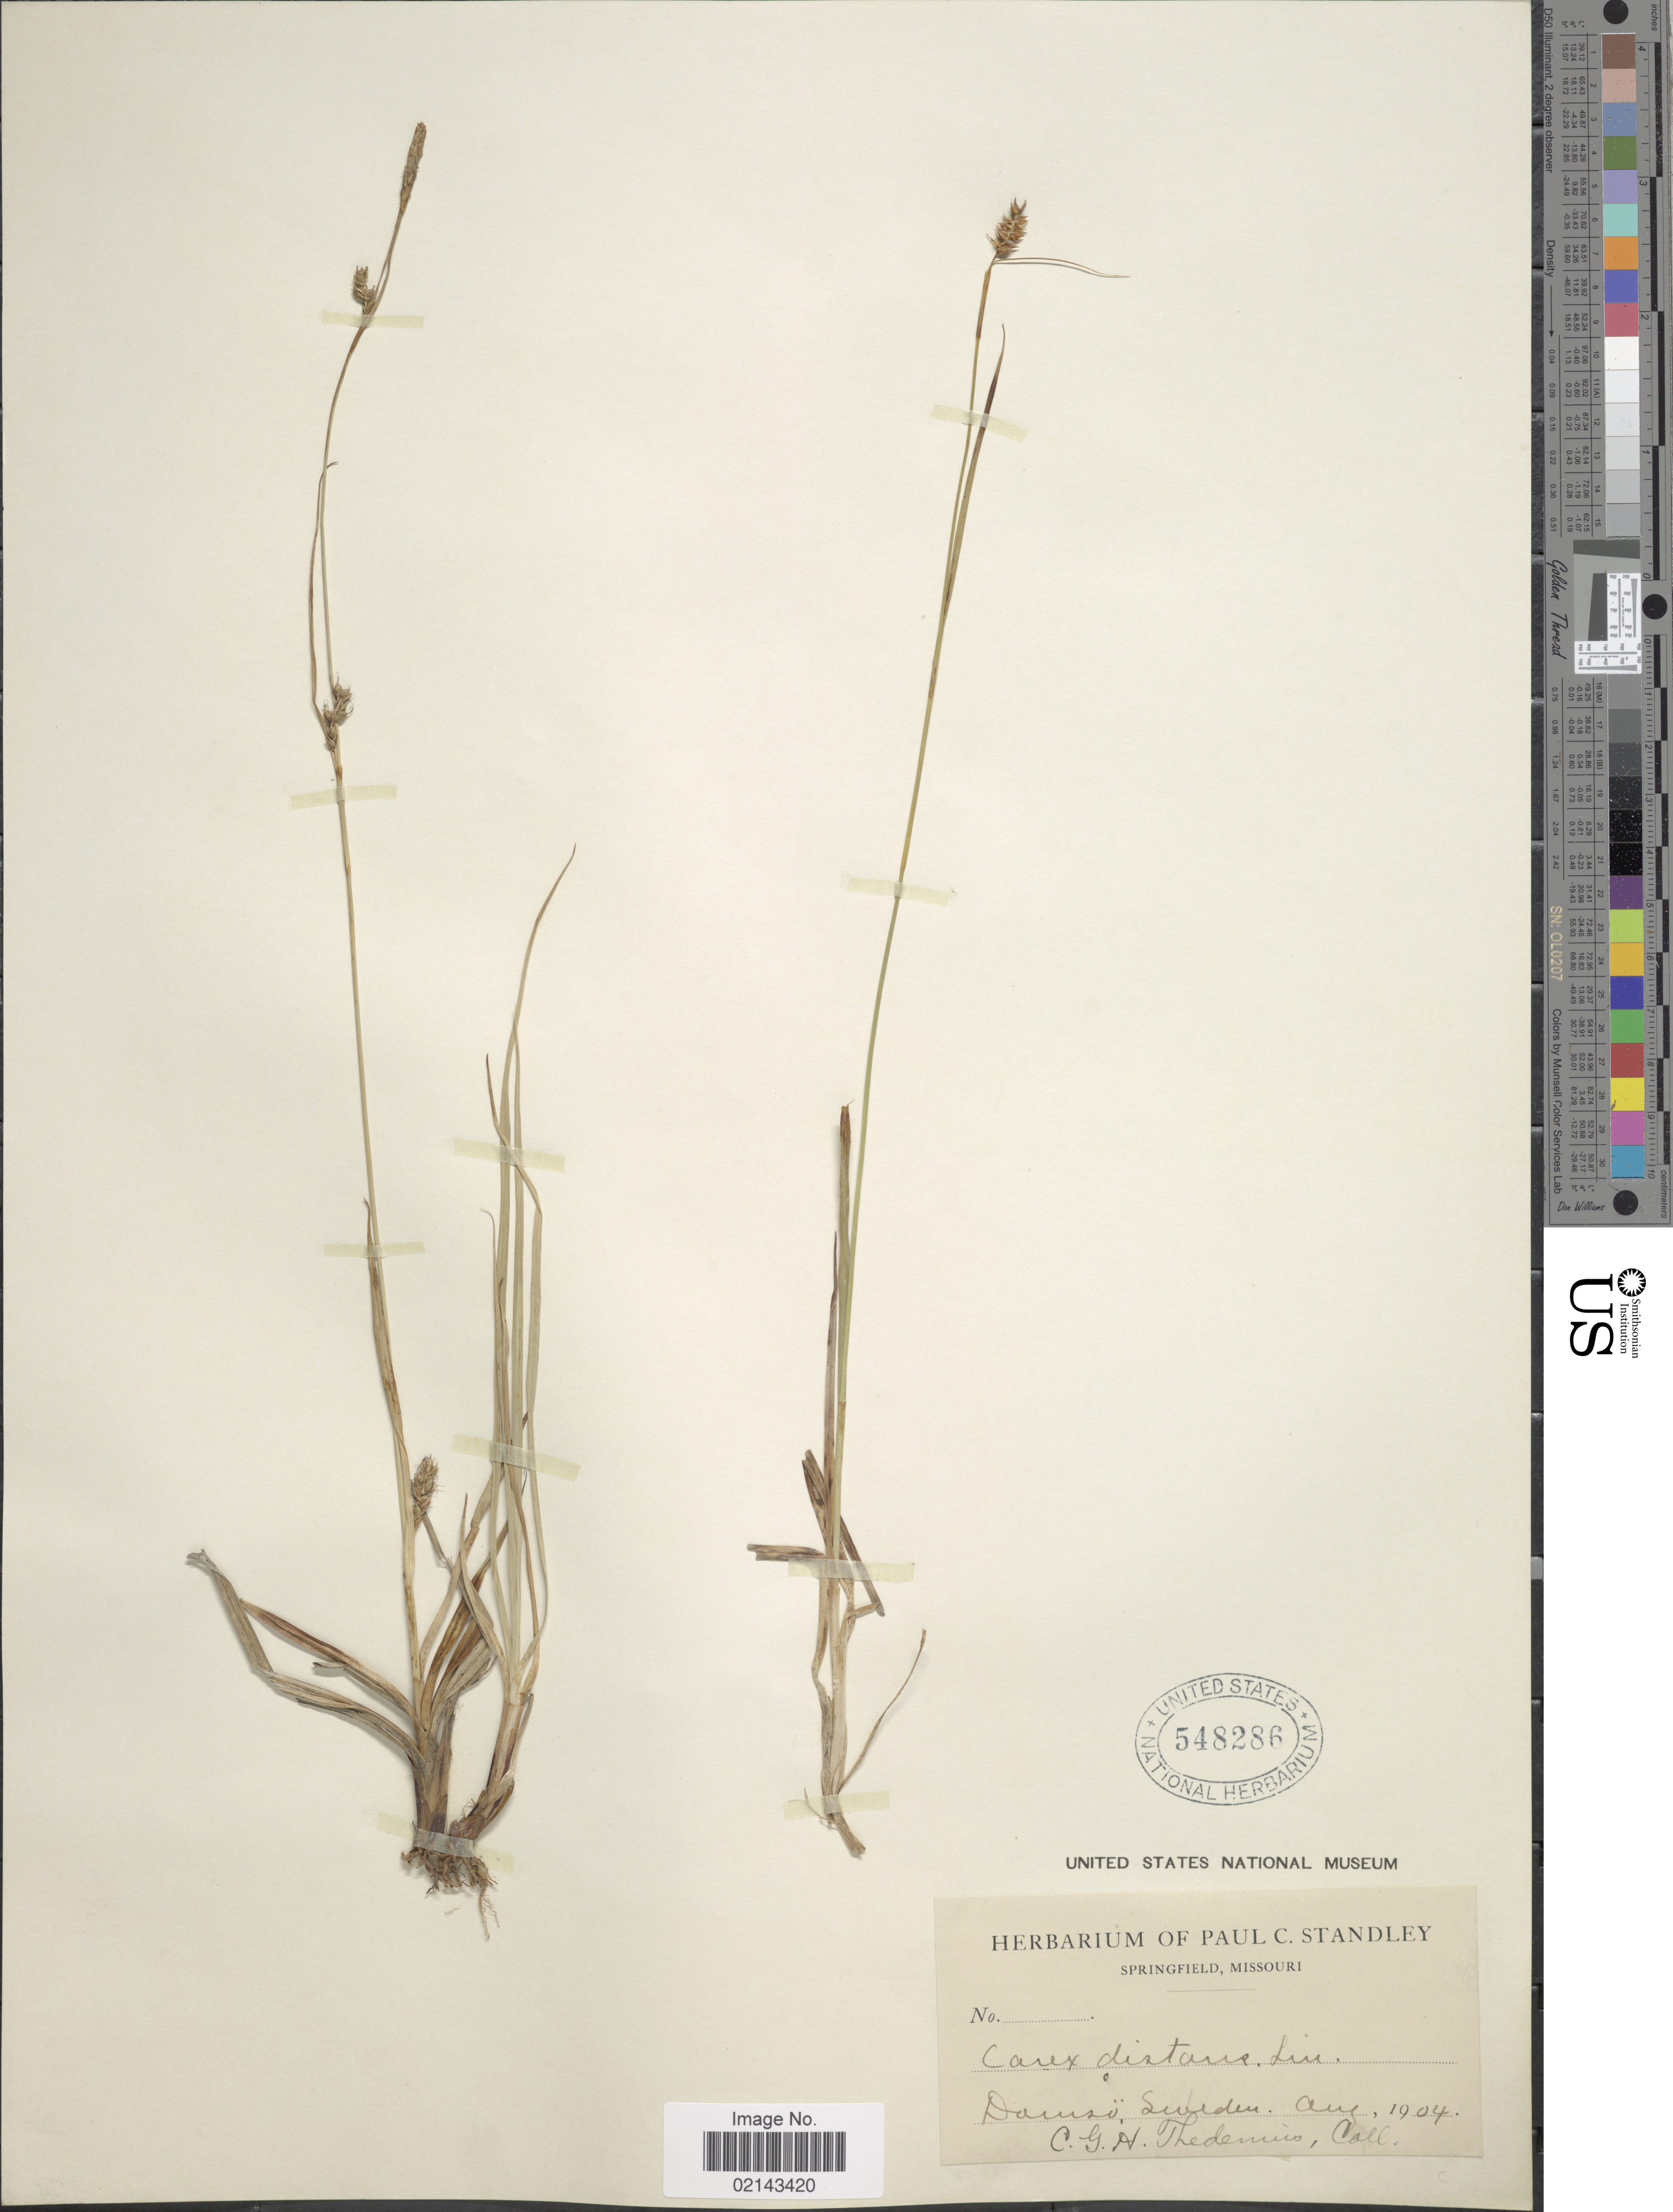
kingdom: Plantae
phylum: Tracheophyta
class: Liliopsida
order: Poales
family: Cyperaceae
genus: Carex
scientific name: Carex distans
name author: L.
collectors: C. Thedenius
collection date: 1904-08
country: Sweden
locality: Damso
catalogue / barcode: US 548286